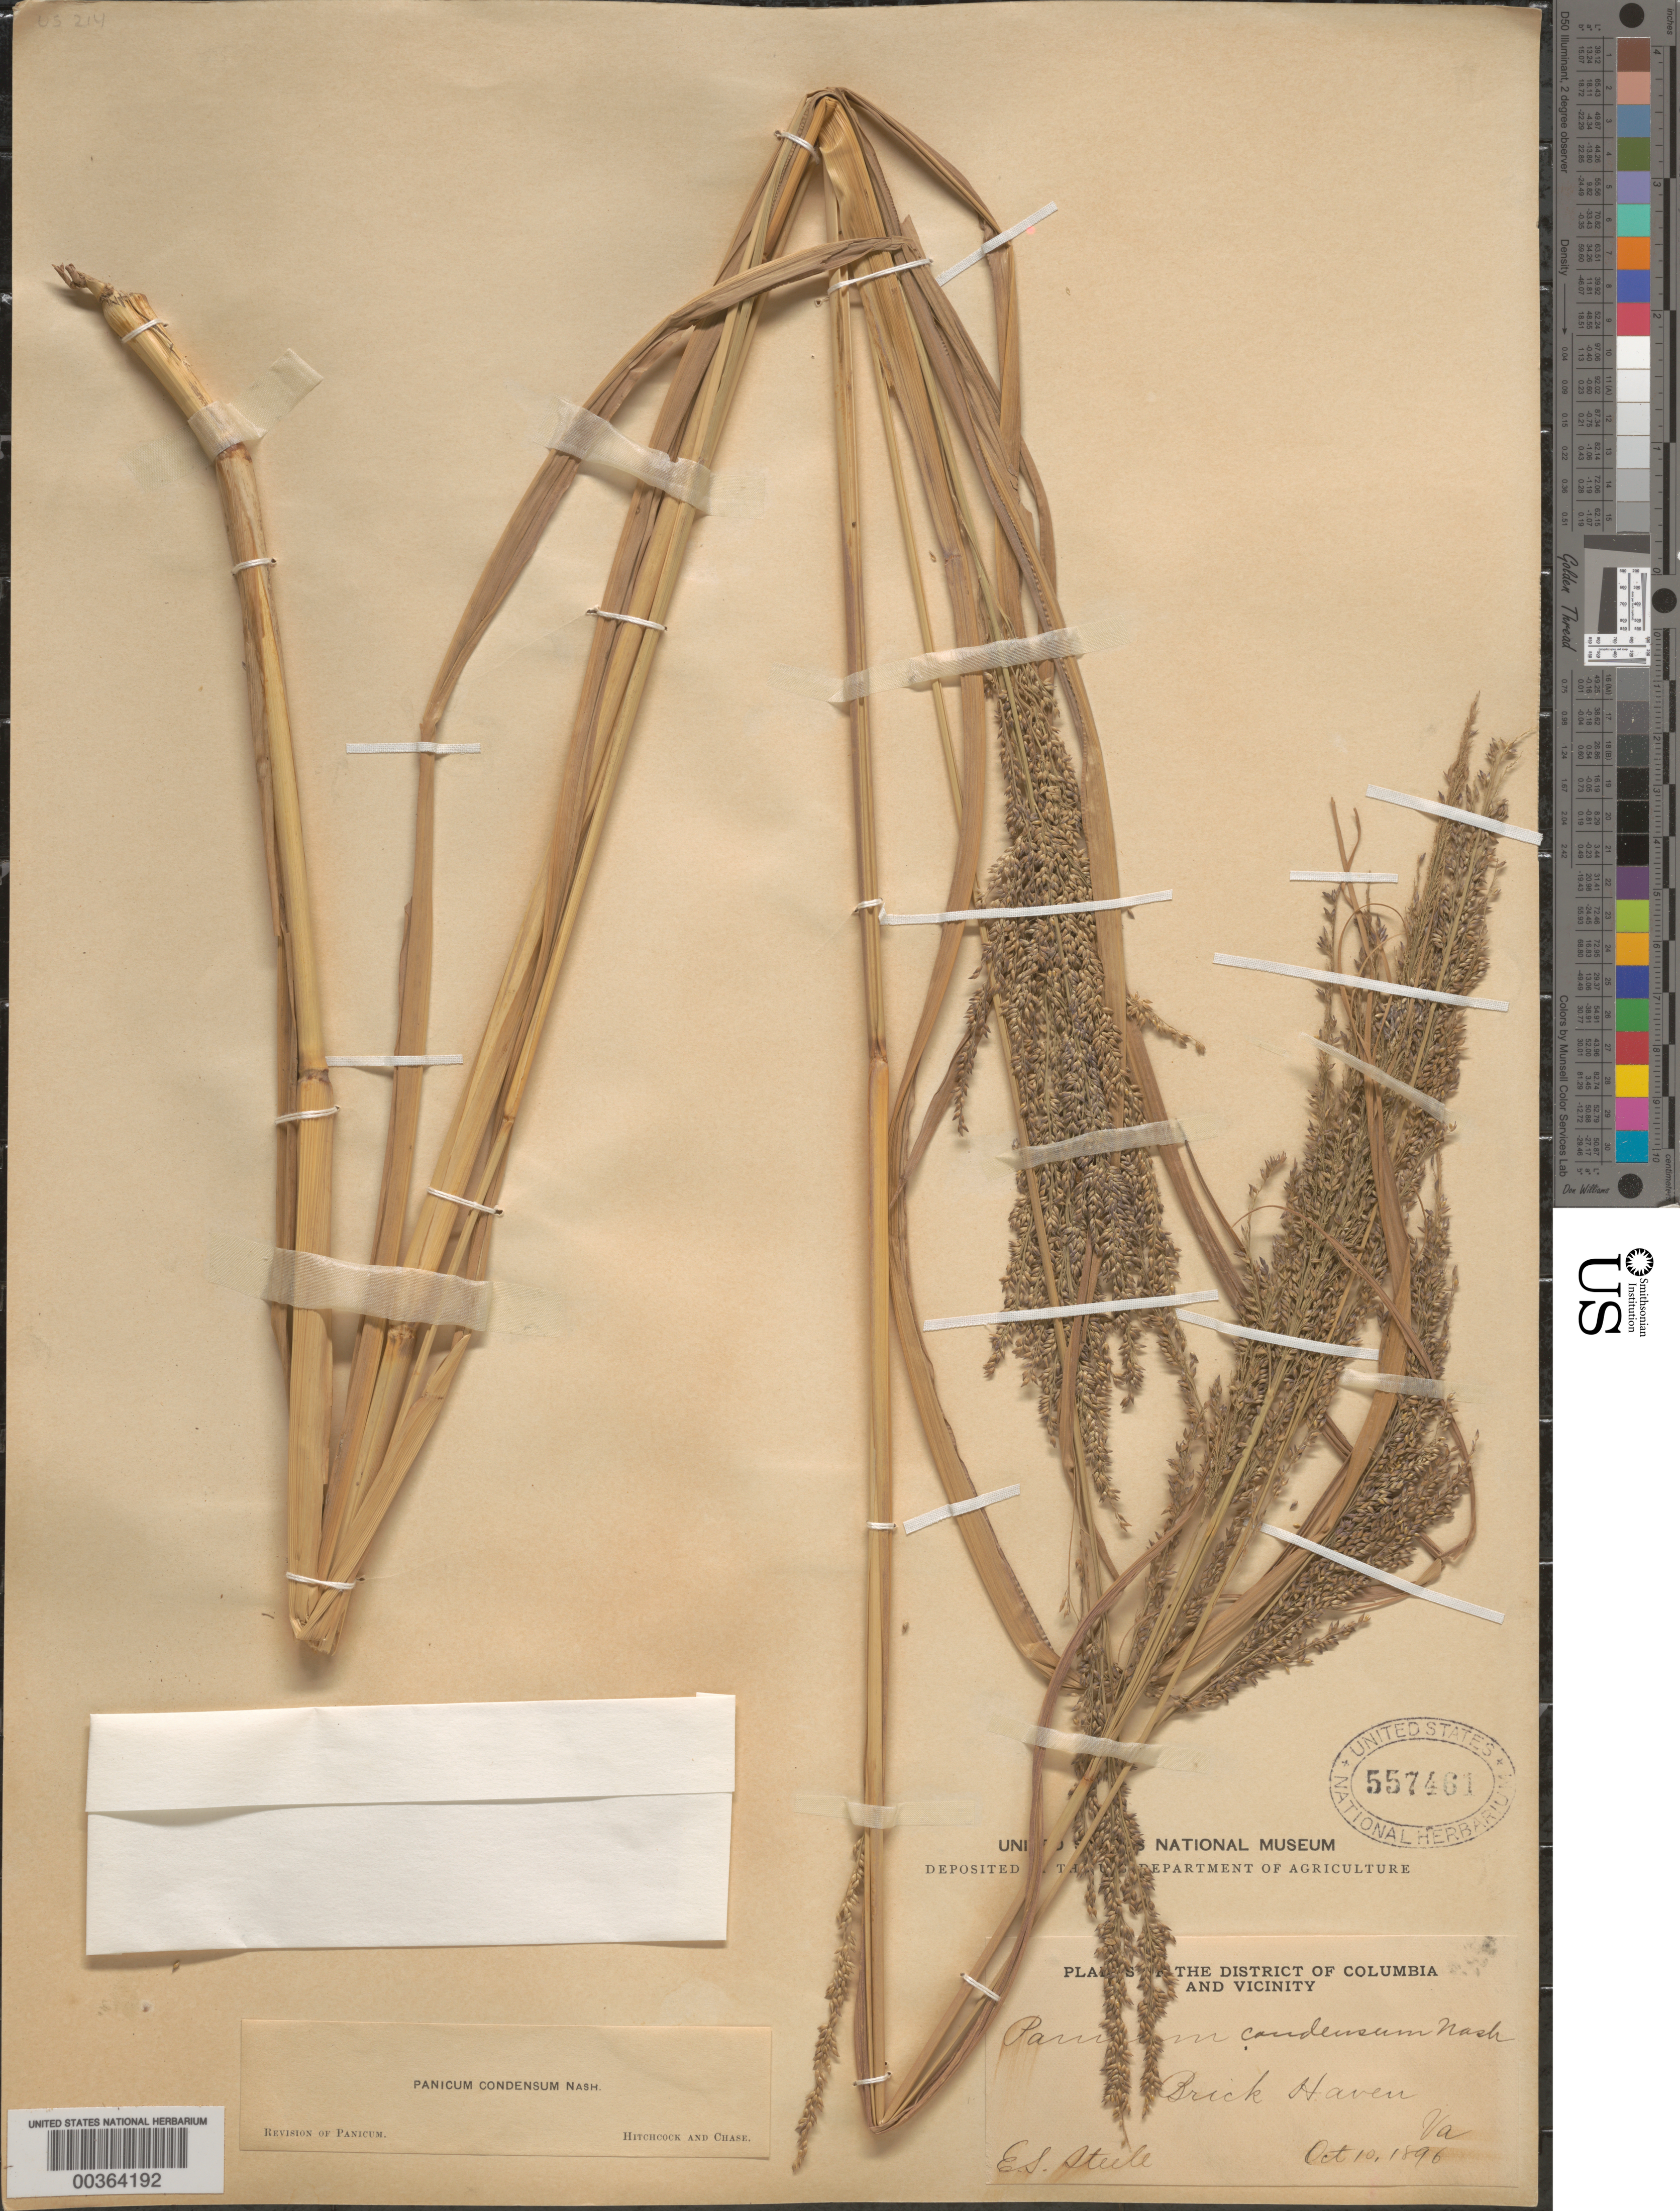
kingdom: Plantae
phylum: Tracheophyta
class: Liliopsida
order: Poales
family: Poaceae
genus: Coleataenia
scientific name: Coleataenia rigidula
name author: (Bosc ex Nees) LeBlond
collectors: E. Steele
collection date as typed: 10 Oct 1896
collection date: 1896-10-10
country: United States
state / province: Virginia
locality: Brick Haven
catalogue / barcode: US 557461